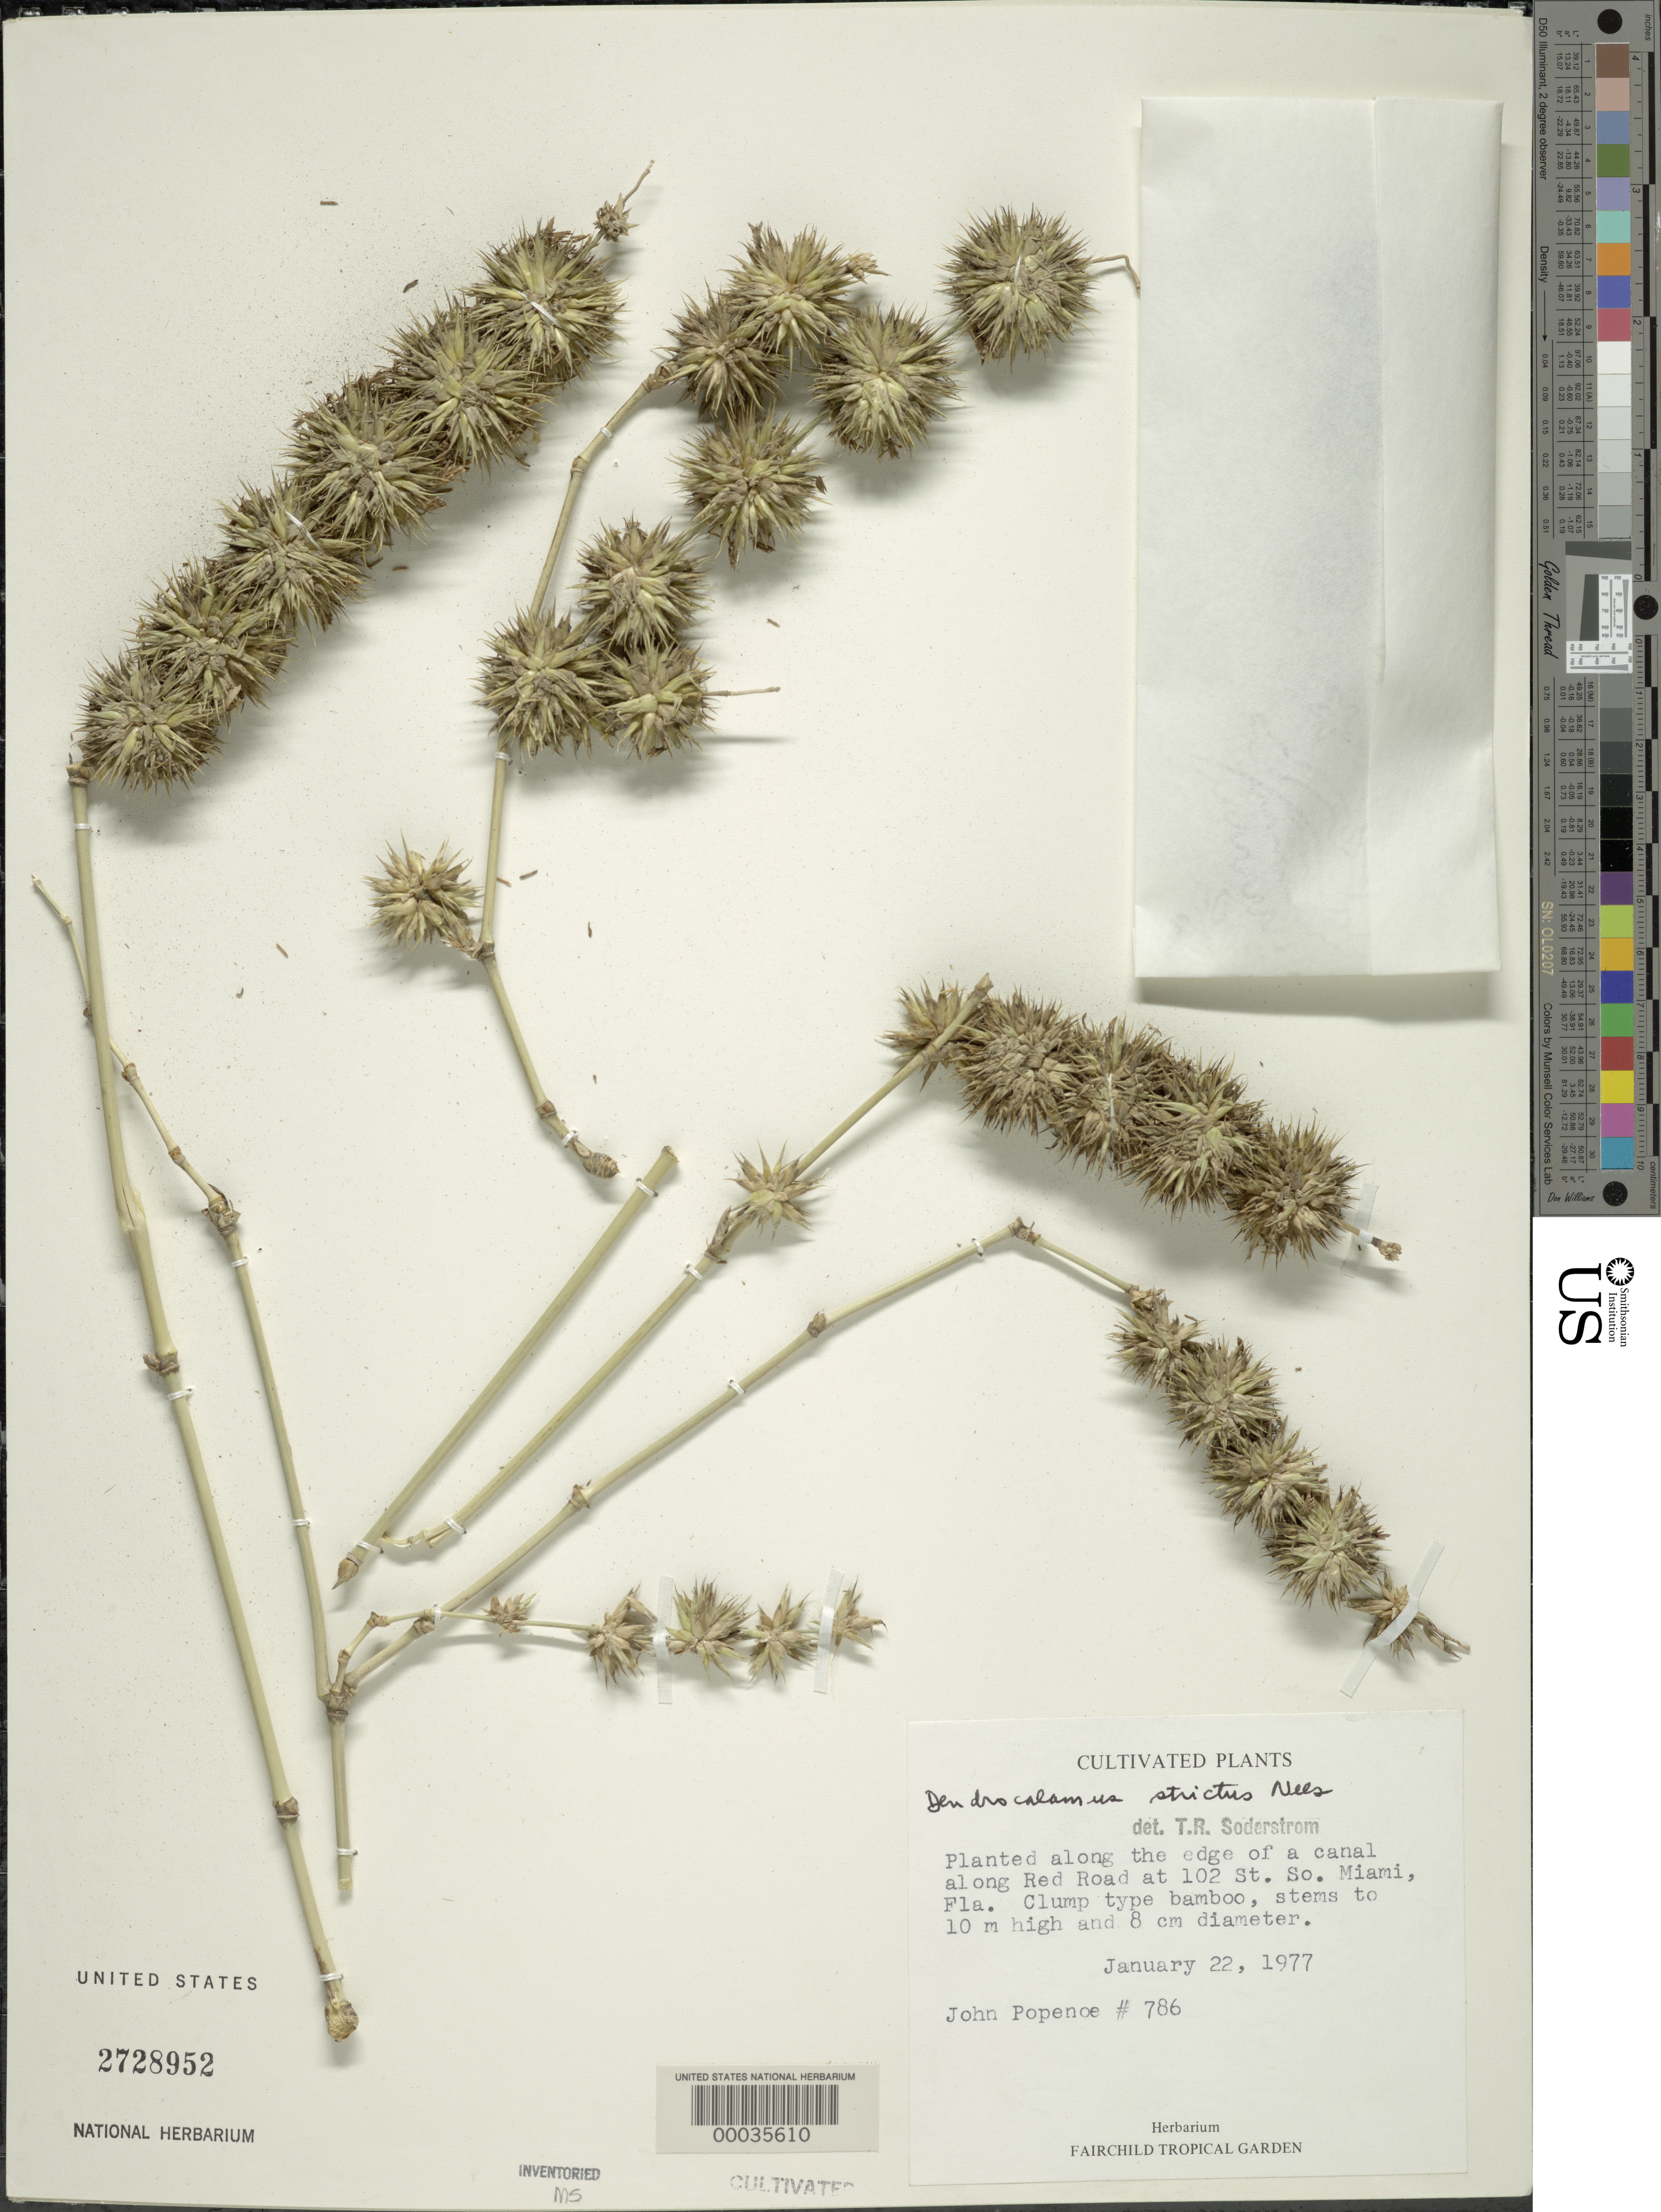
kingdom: Plantae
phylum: Tracheophyta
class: Liliopsida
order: Poales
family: Poaceae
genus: Dendrocalamus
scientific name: Dendrocalamus strictus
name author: (Roxb.) Nees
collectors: -. Popence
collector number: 786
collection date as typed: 22 Jan 1977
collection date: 1977-01-22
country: United States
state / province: Florida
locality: Miami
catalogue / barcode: US 2728952